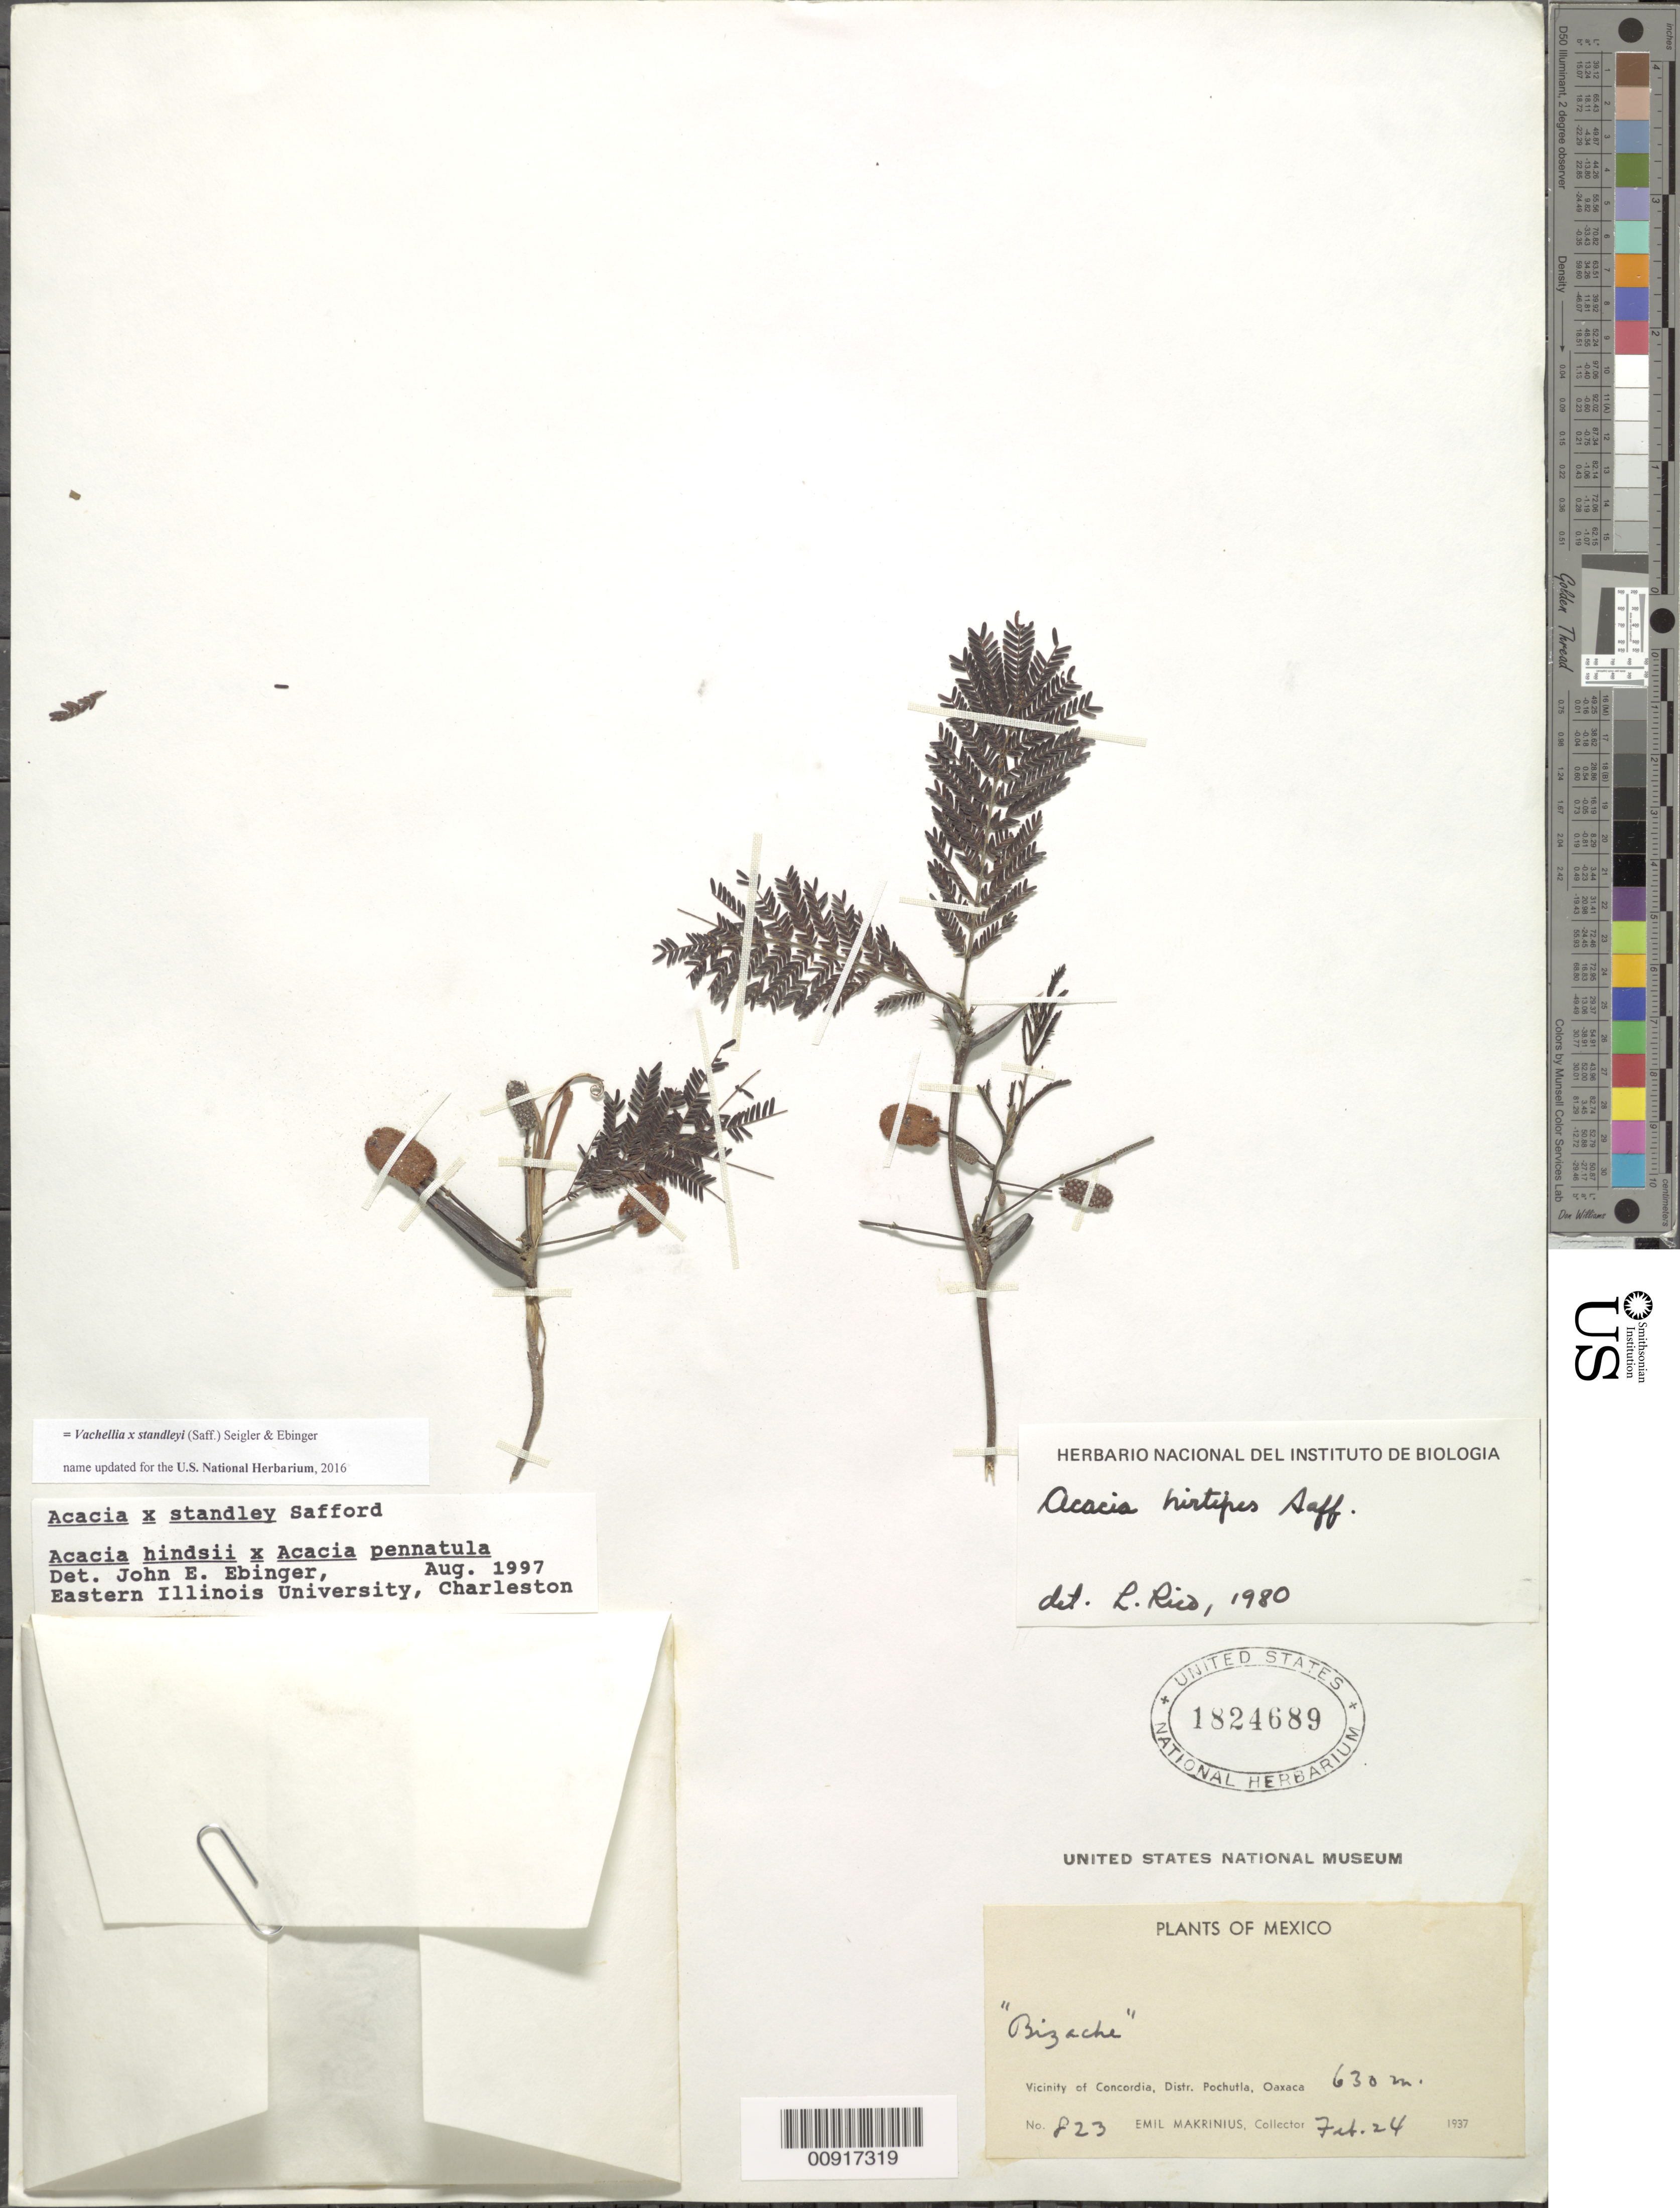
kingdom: Plantae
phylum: Tracheophyta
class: Magnoliopsida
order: Fabales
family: Fabaceae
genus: Vachellia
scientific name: Vachellia x standleyi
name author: (Saff.) Seigler & Ebinger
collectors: E. Makrinius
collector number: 823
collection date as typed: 24 Feb 1937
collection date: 1937-02-24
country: Mexico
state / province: Oaxaca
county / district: Pochutla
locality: Vicinity of Concordia, Distr. Pochutla, Oaxaca.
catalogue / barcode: US 1824689